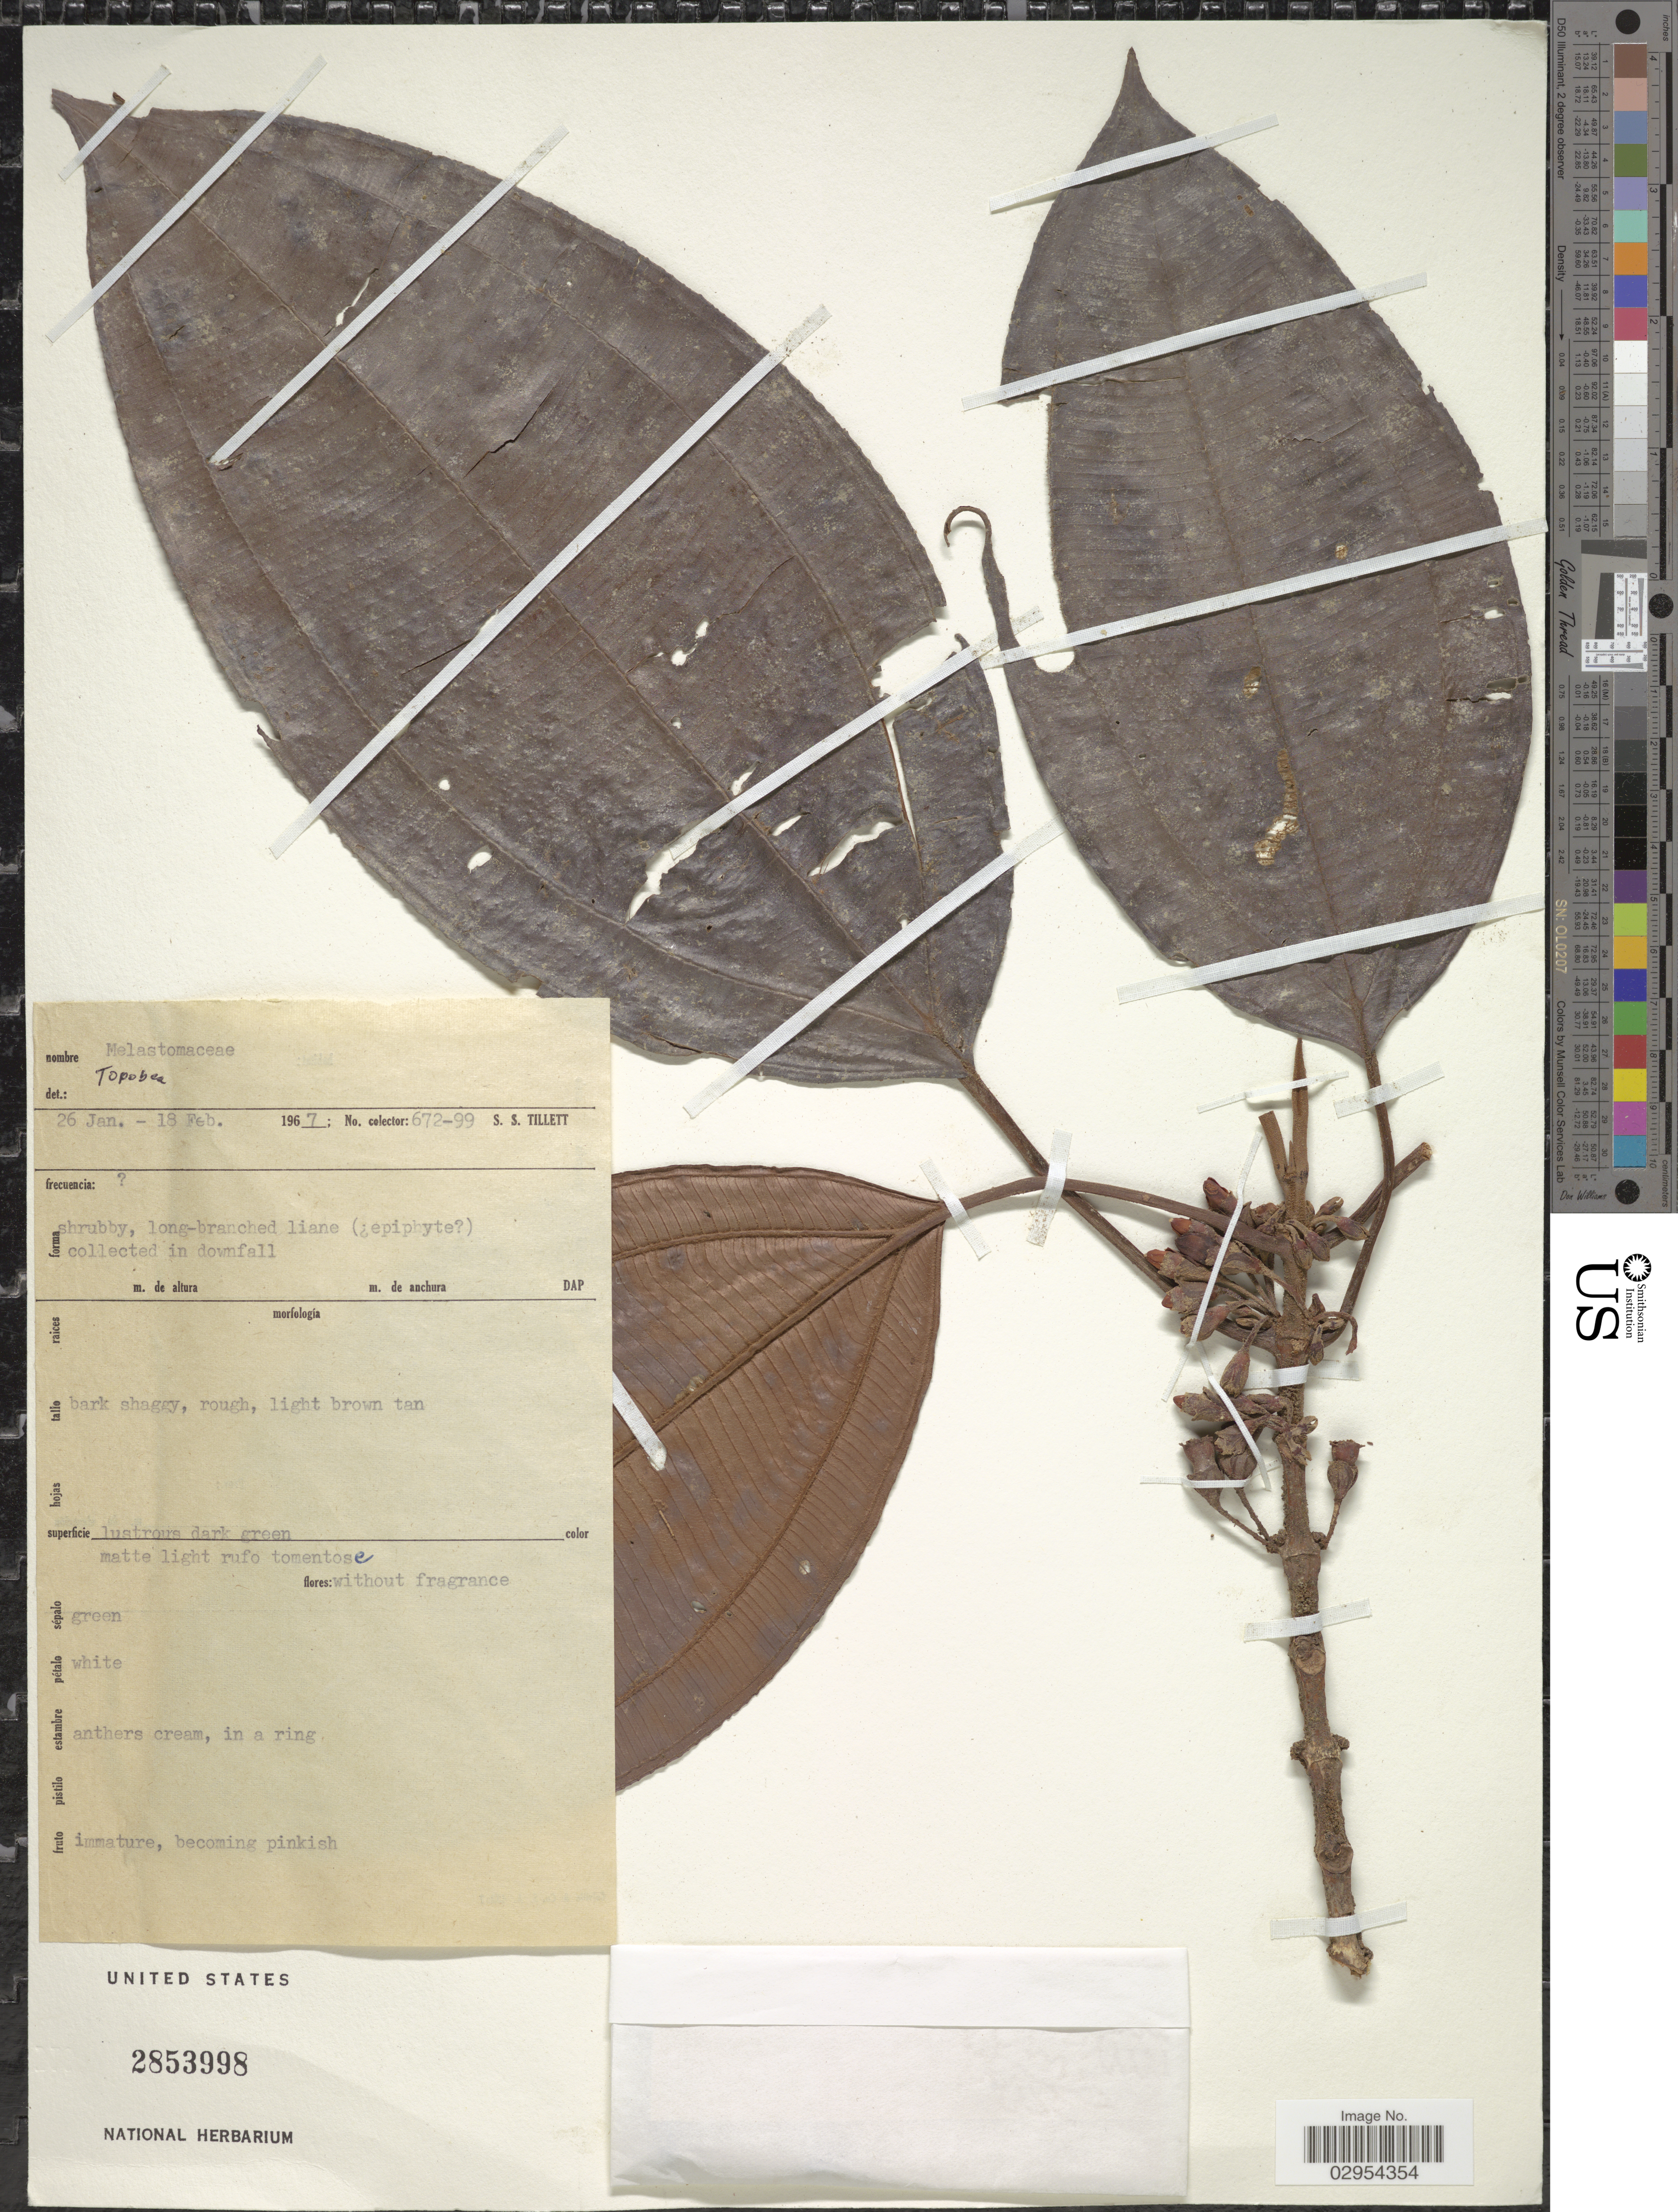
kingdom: Plantae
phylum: Tracheophyta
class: Magnoliopsida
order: Myrtales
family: Melastomataceae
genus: Topobea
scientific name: Topobea sp.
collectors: S. S. Tillett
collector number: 672-99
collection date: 1967-01-26/1967-02-18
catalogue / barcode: US 2853998